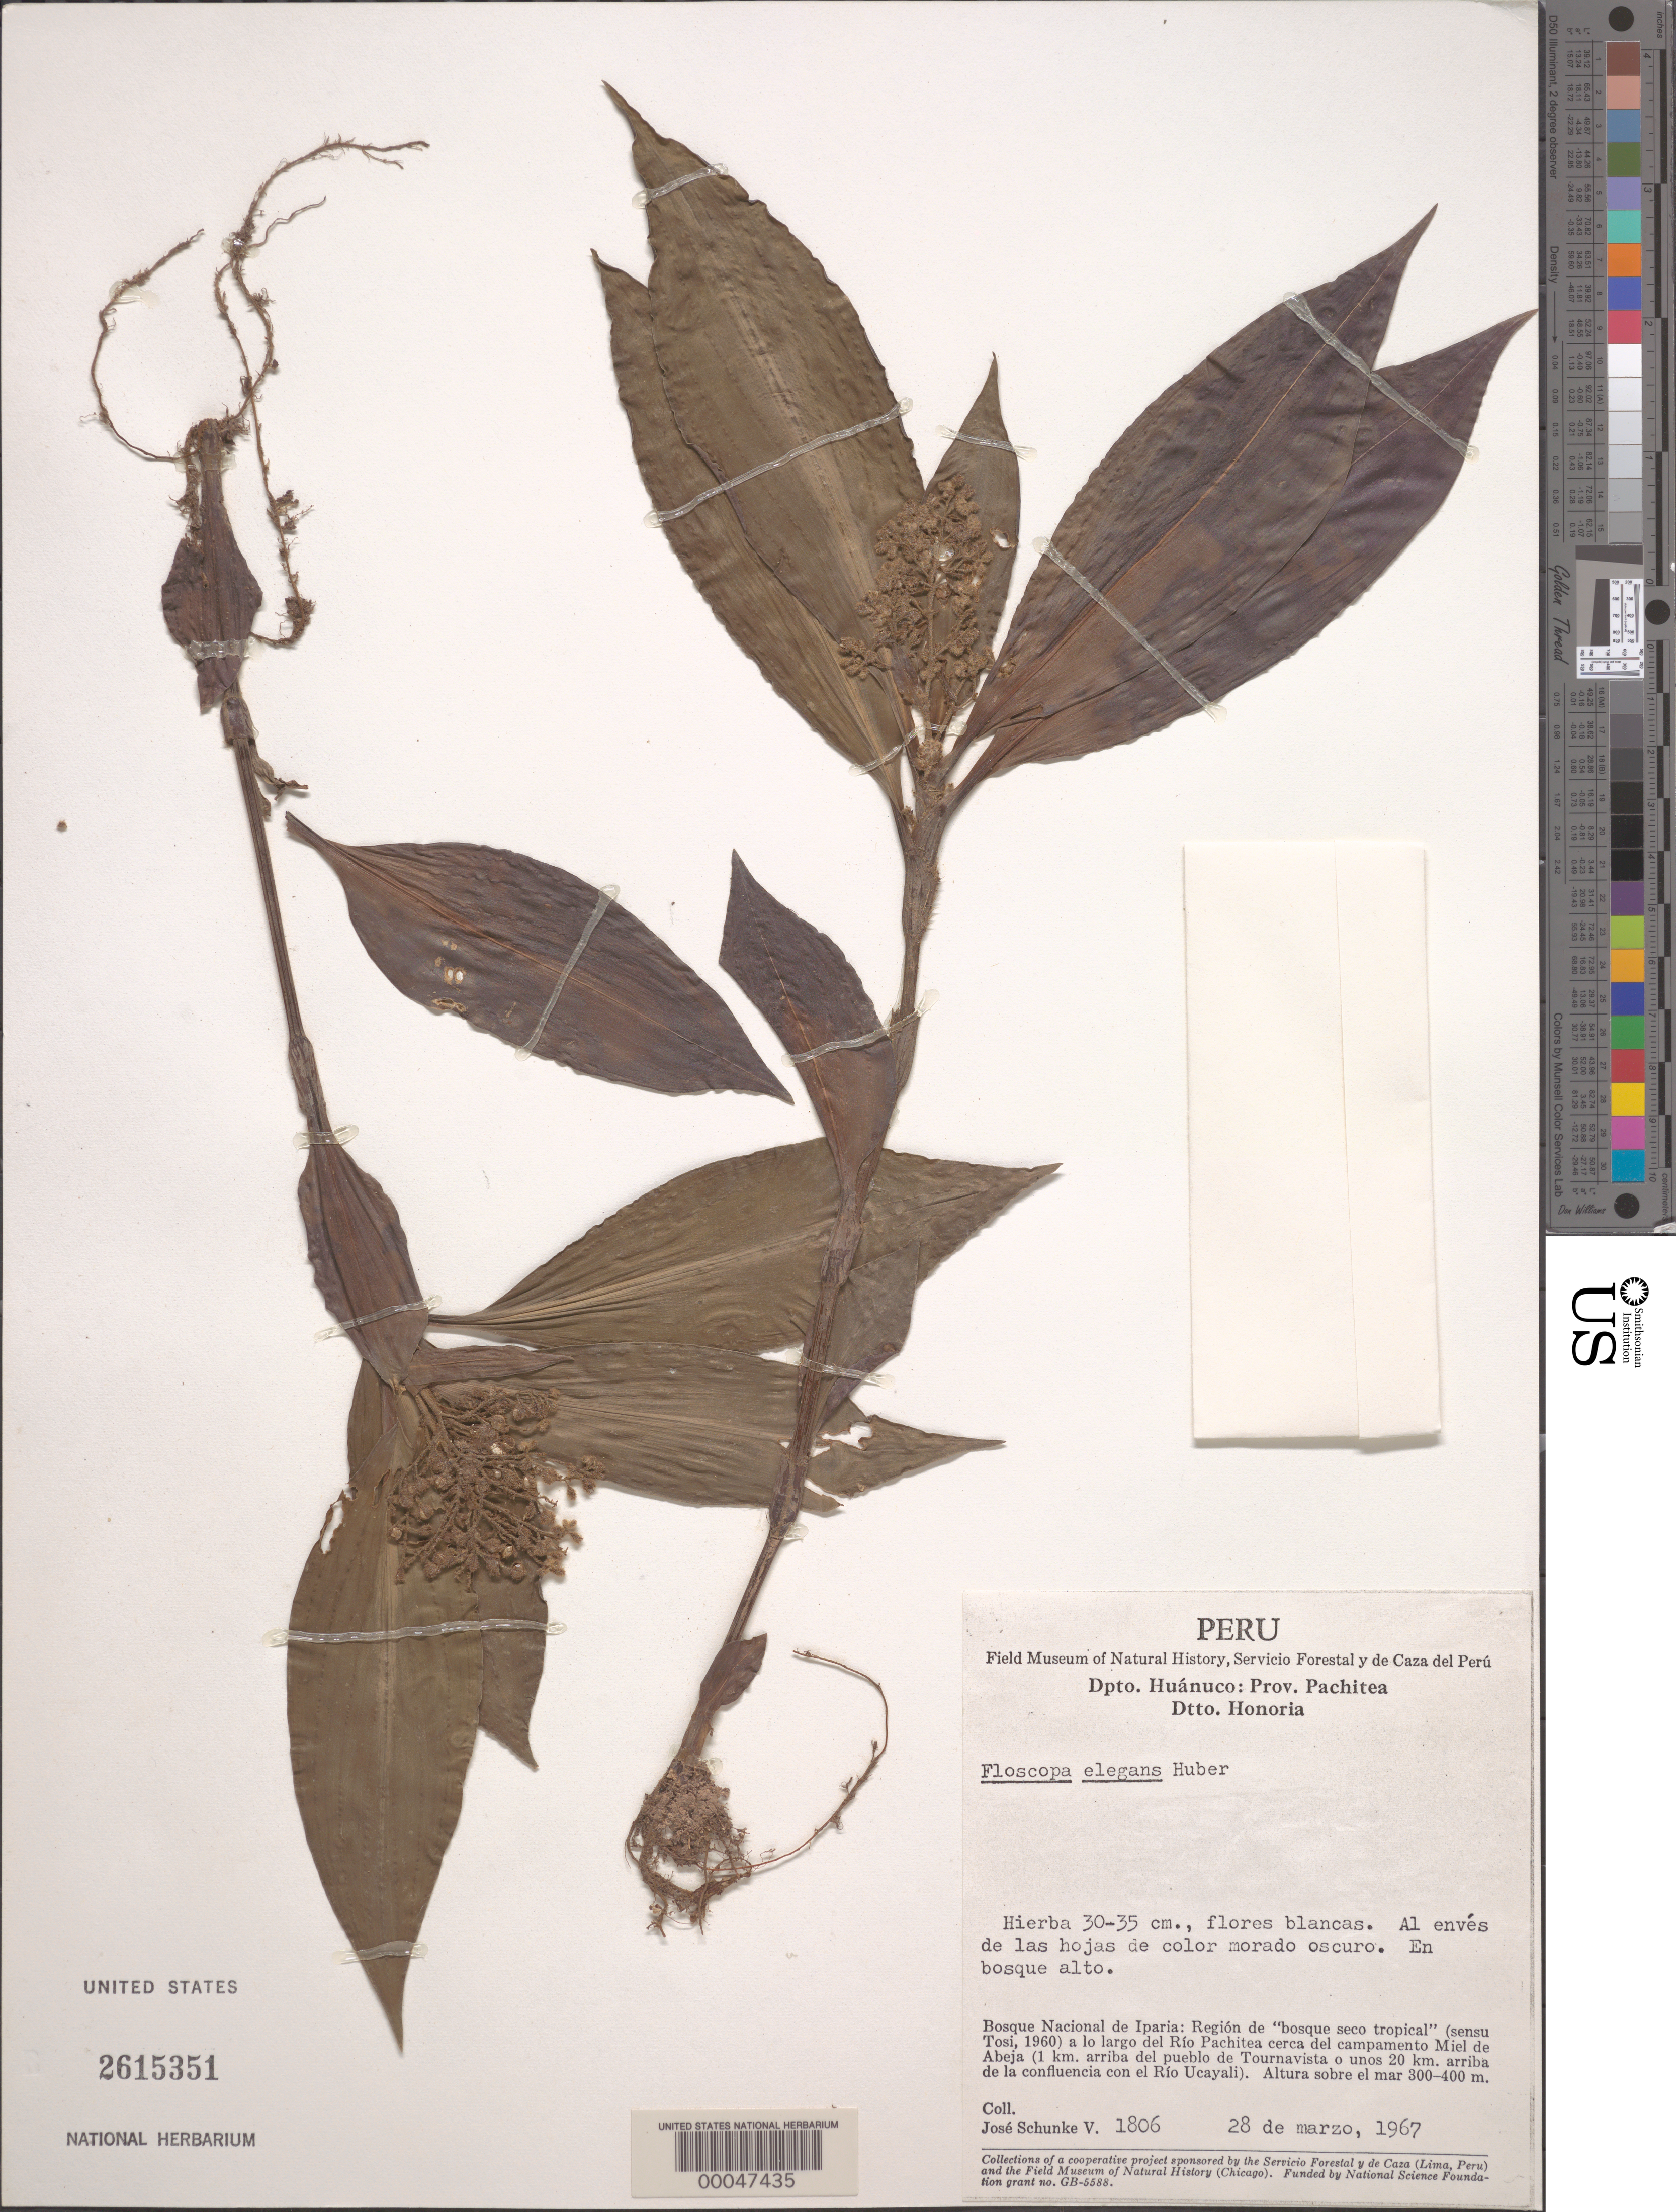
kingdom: Plantae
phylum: Tracheophyta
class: Liliopsida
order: Commelinales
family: Commelinaceae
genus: Floscopa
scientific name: Floscopa elegans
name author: Huber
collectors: J. Schunke Vigo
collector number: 1806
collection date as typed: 28 Mar 1967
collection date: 1967-03-28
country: Peru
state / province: Huánuco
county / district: Pachitea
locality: Honoria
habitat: Low forest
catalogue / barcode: US 2615351